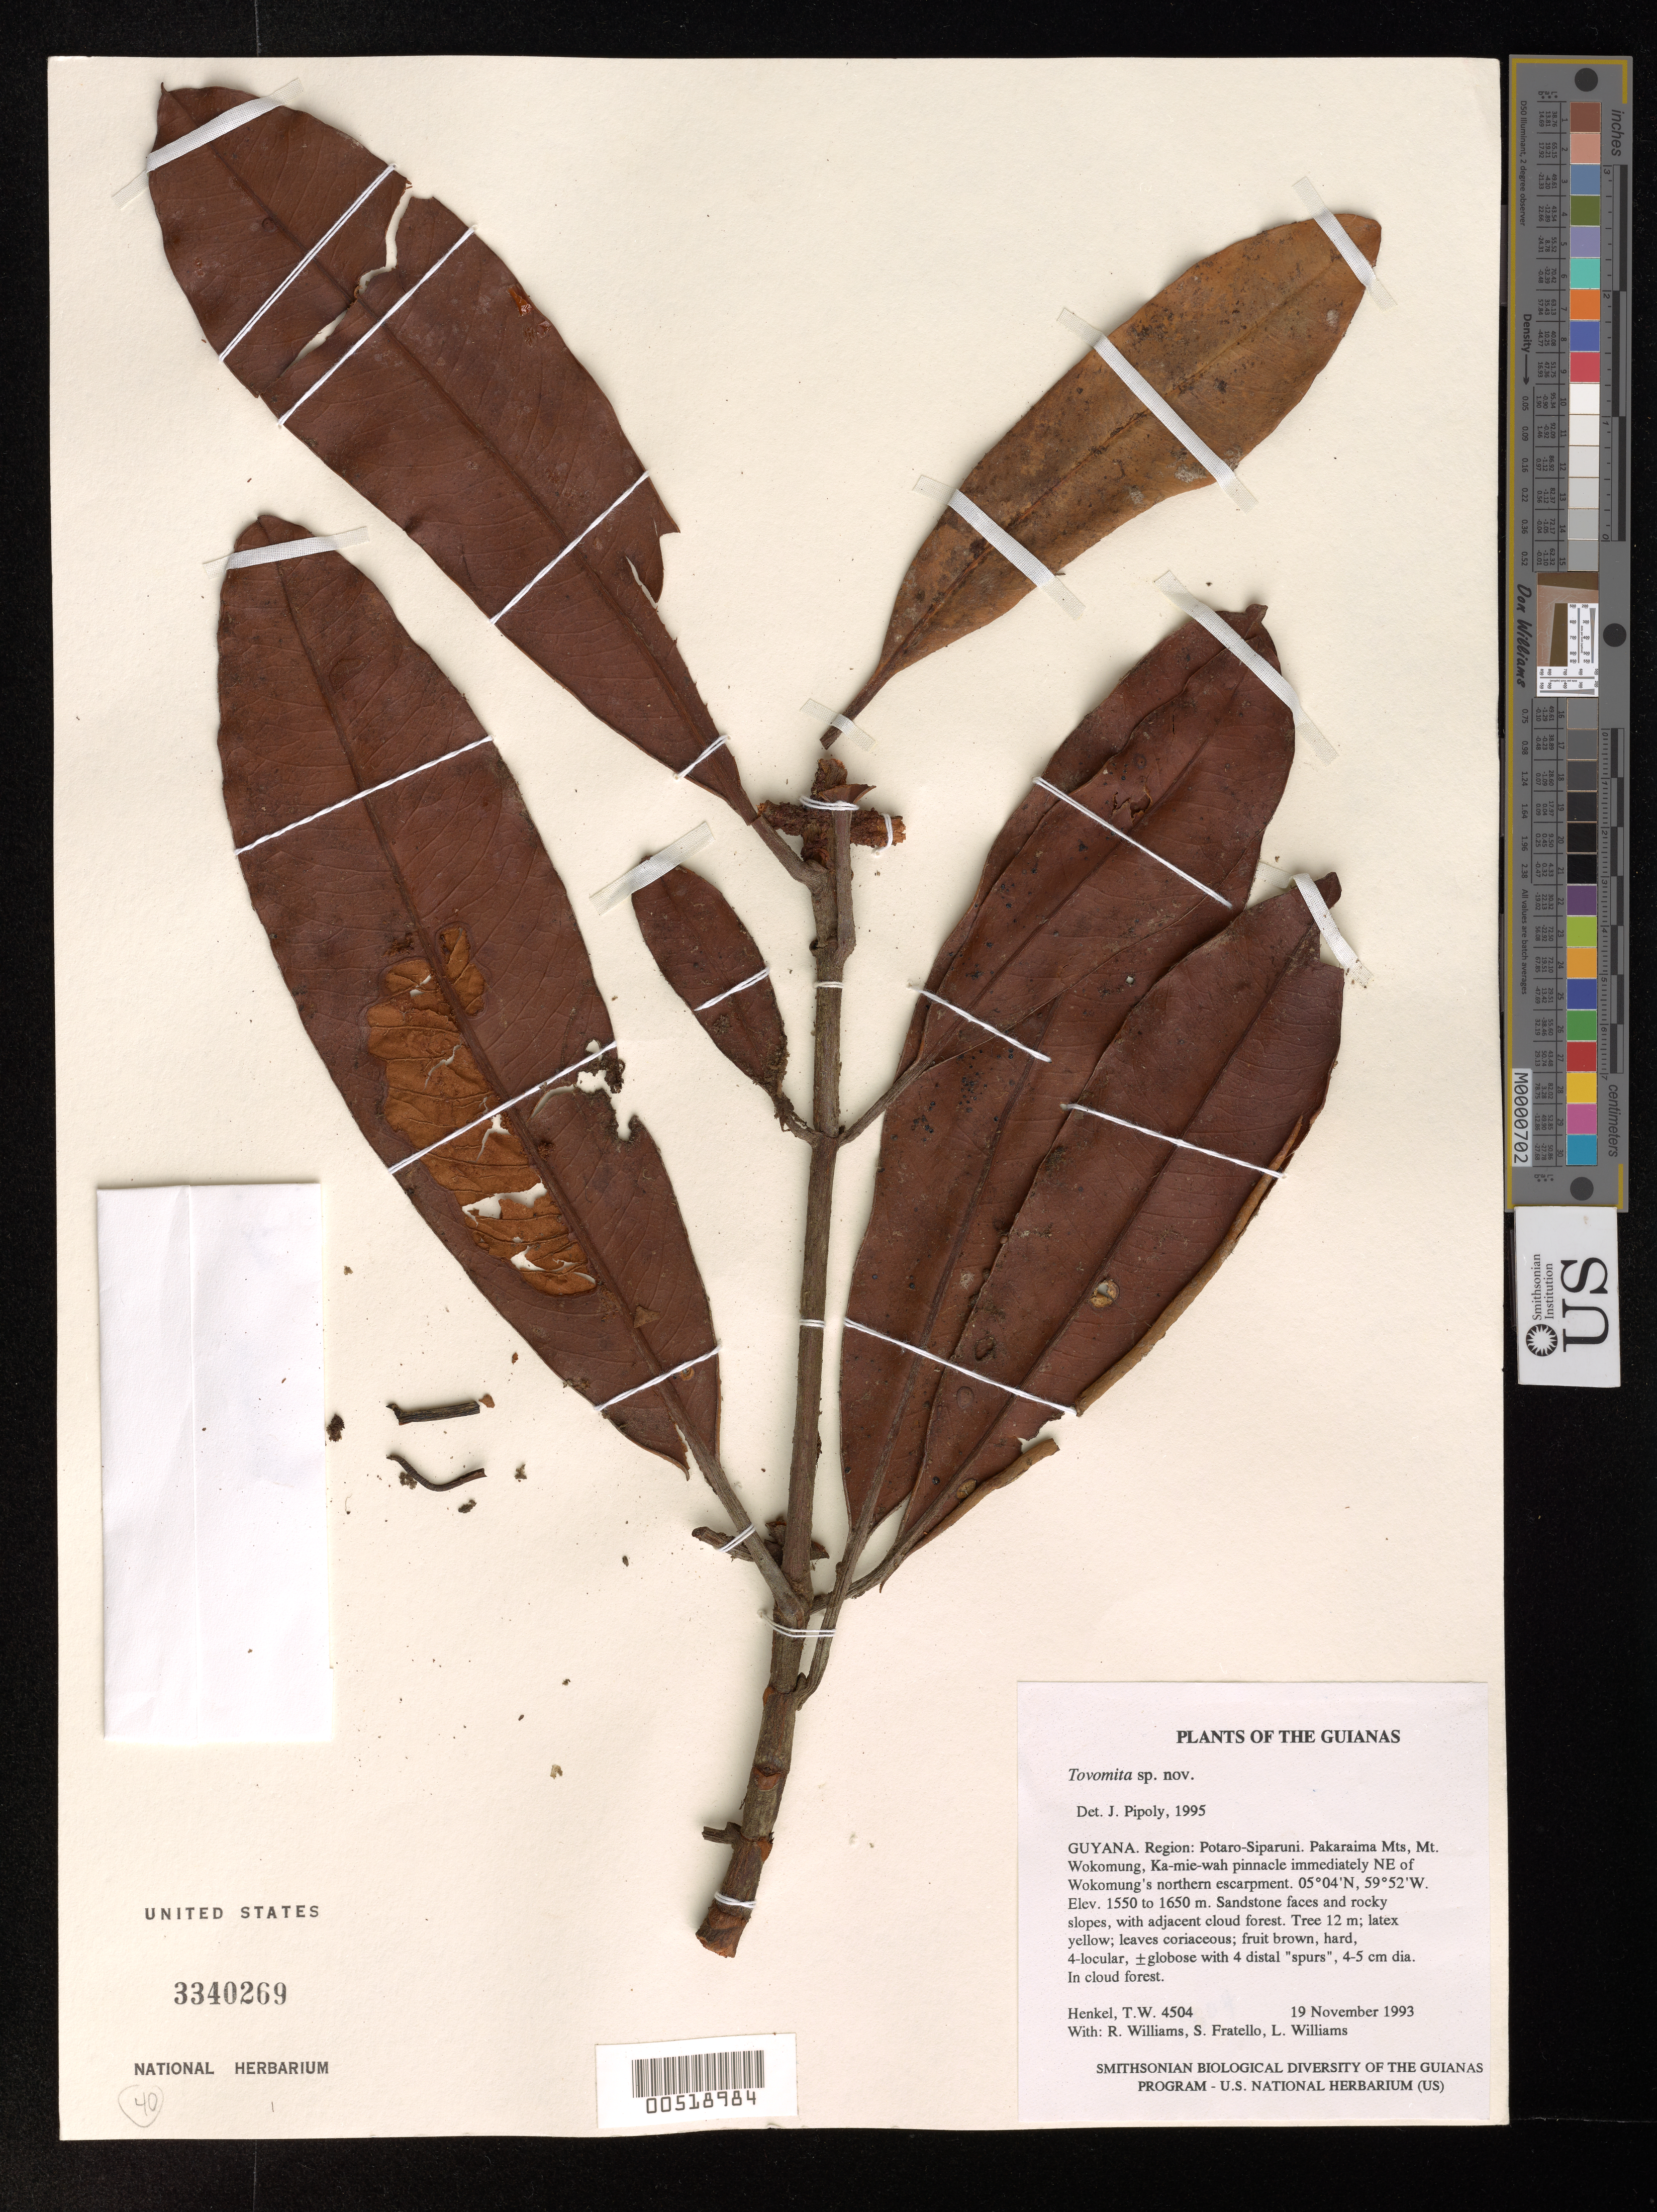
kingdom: Plantae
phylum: Tracheophyta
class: Magnoliopsida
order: Malpighiales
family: Clusiaceae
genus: Tovomita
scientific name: Tovomita sp. nov.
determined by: Pipoly, J. J., III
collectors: T. Henkel, R. Williams, S. Fratello & L. Williams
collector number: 4504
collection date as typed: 19 November 1993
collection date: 1993-11-19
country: Guyana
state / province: Potaro-Siparuni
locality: Pakaraima Mts, Mt. Wokomung, Ka-mie-wah pinnacle immediately NE of Wokomung's northern escarpment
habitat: Sandstone faces and rocky slopes, with adjacent cloud forest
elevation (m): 1550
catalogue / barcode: US 3340269